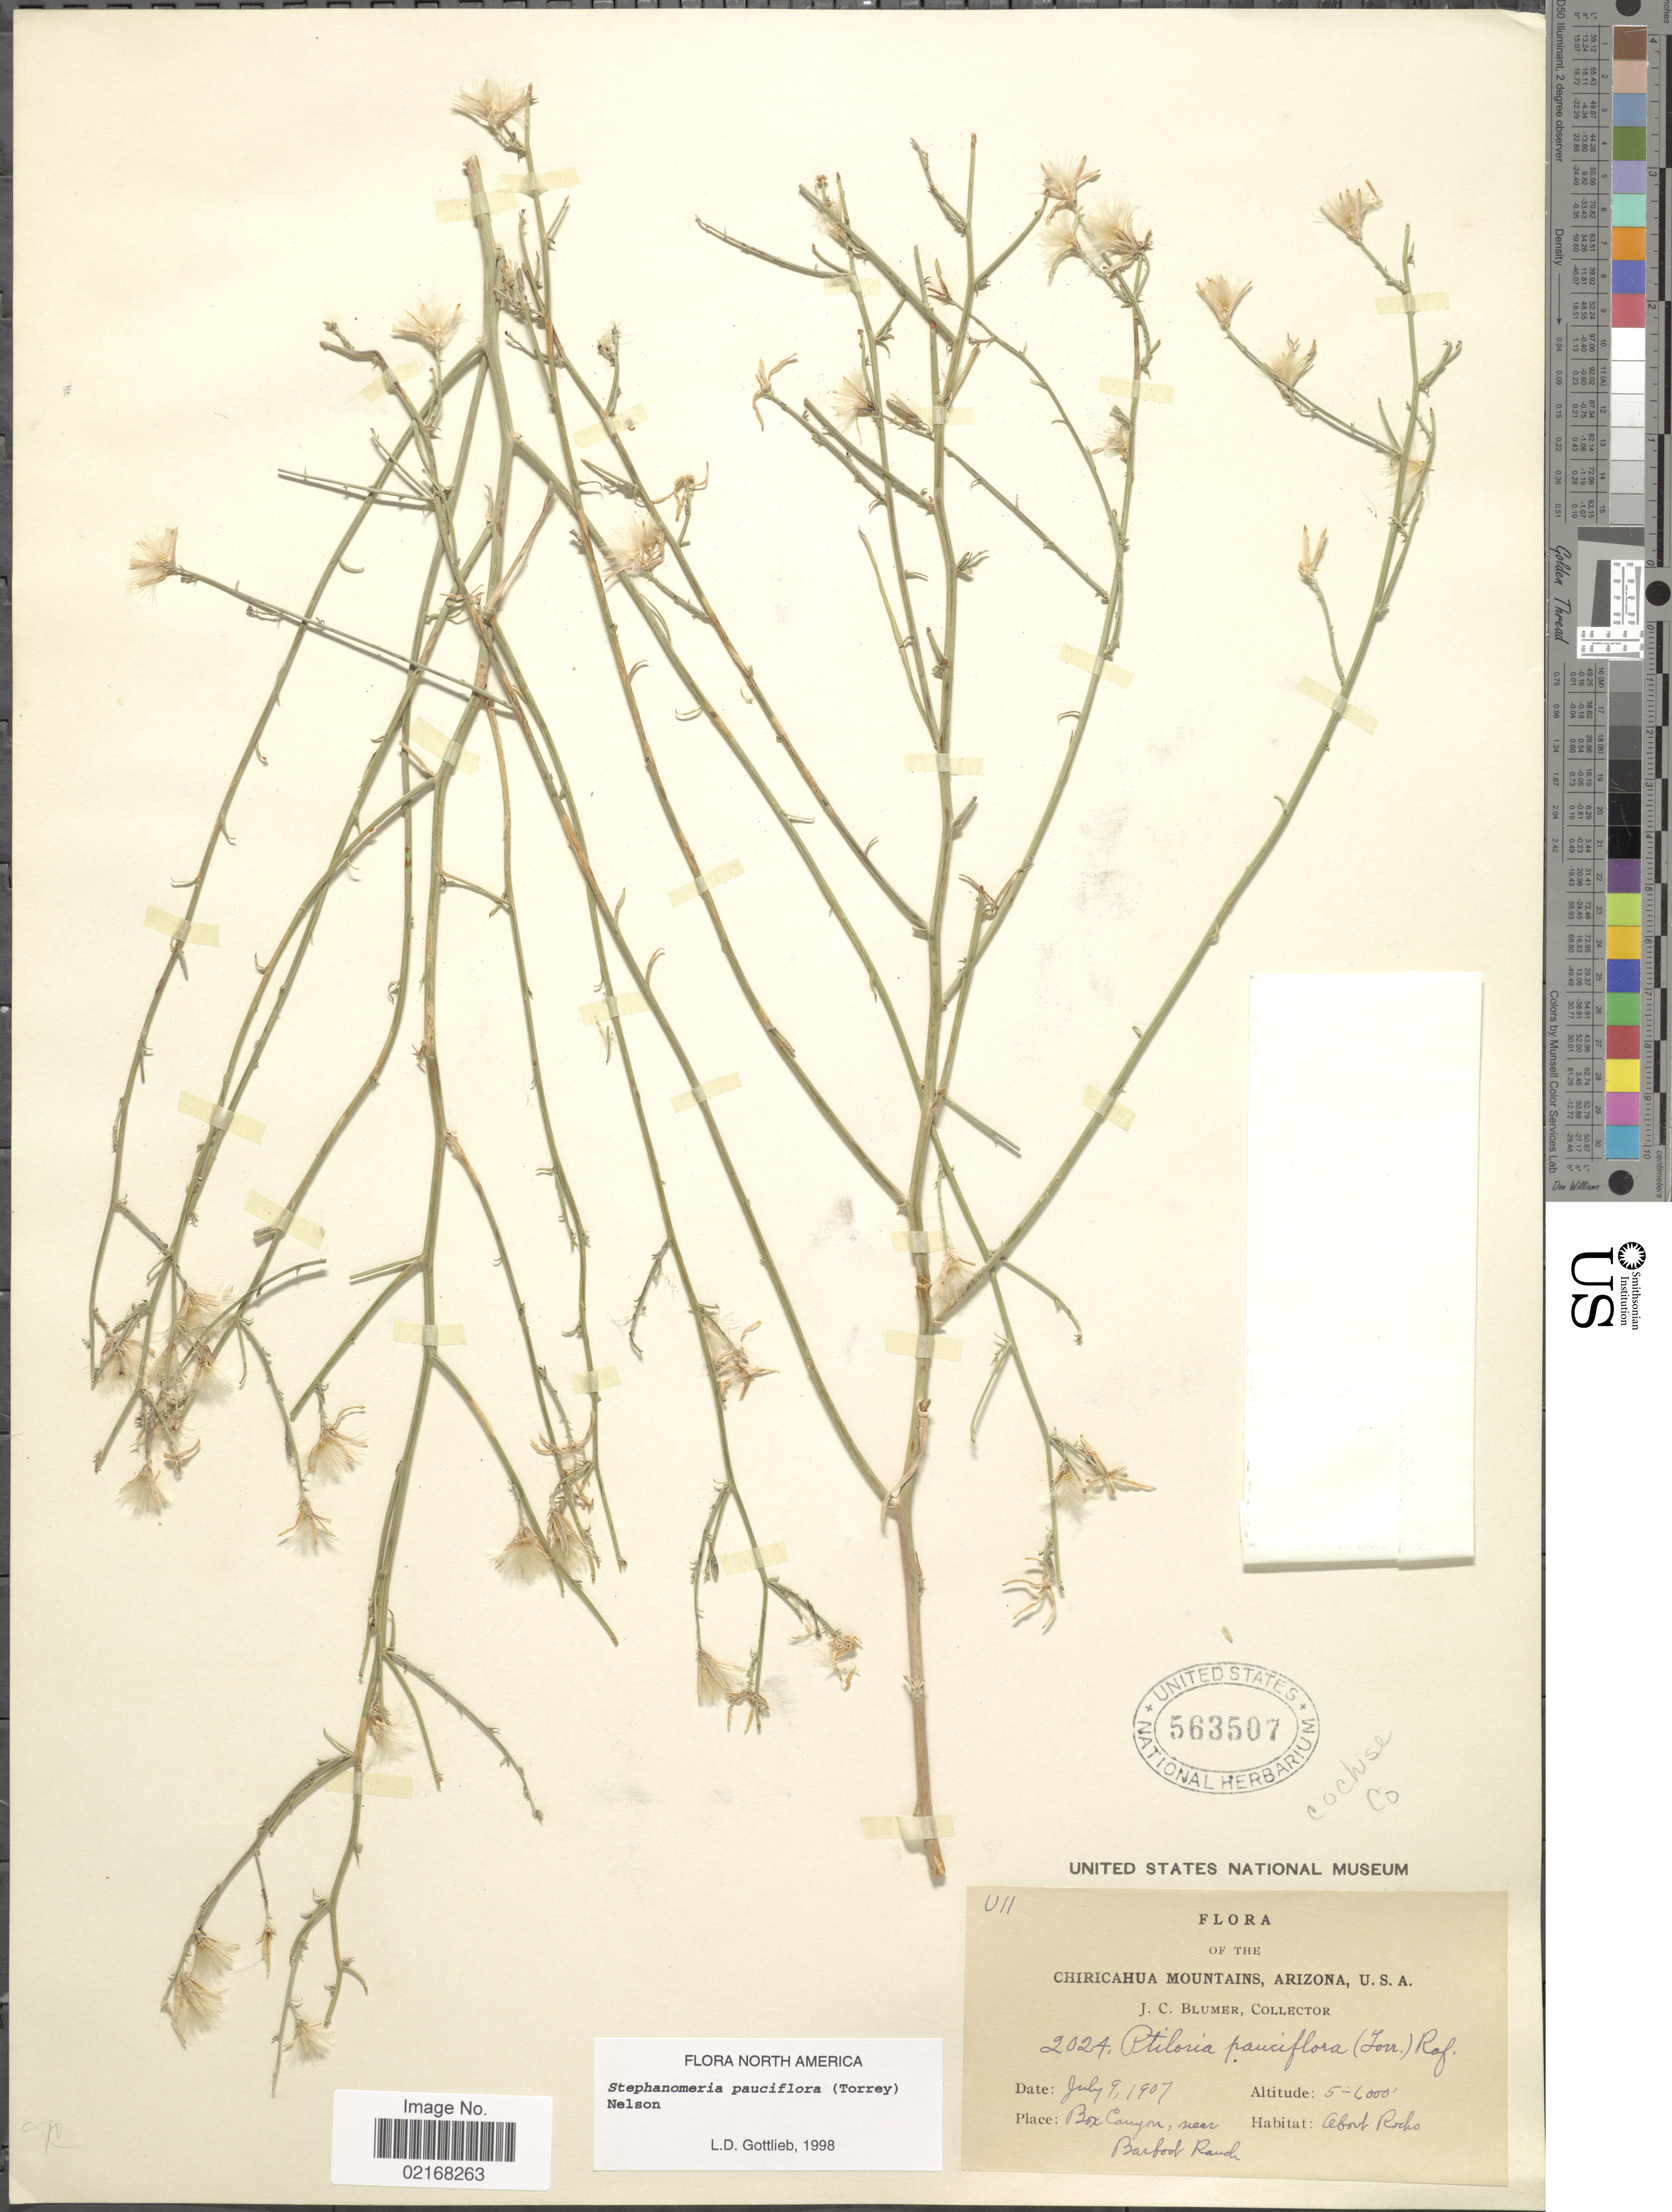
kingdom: Plantae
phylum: Tracheophyta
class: Magnoliopsida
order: Asterales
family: Asteraceae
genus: Stephanomeria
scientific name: Stephanomeria pauciflora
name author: (Torr.) A. Nelson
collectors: J. C. Blumer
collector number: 2024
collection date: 1907-07-09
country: United States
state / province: Arizona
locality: Chiricahua Mountains, Arizona, U.S.A. Box Canyon, near Barfoot Ranch. Cochise Co.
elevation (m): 1524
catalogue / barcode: US 563507